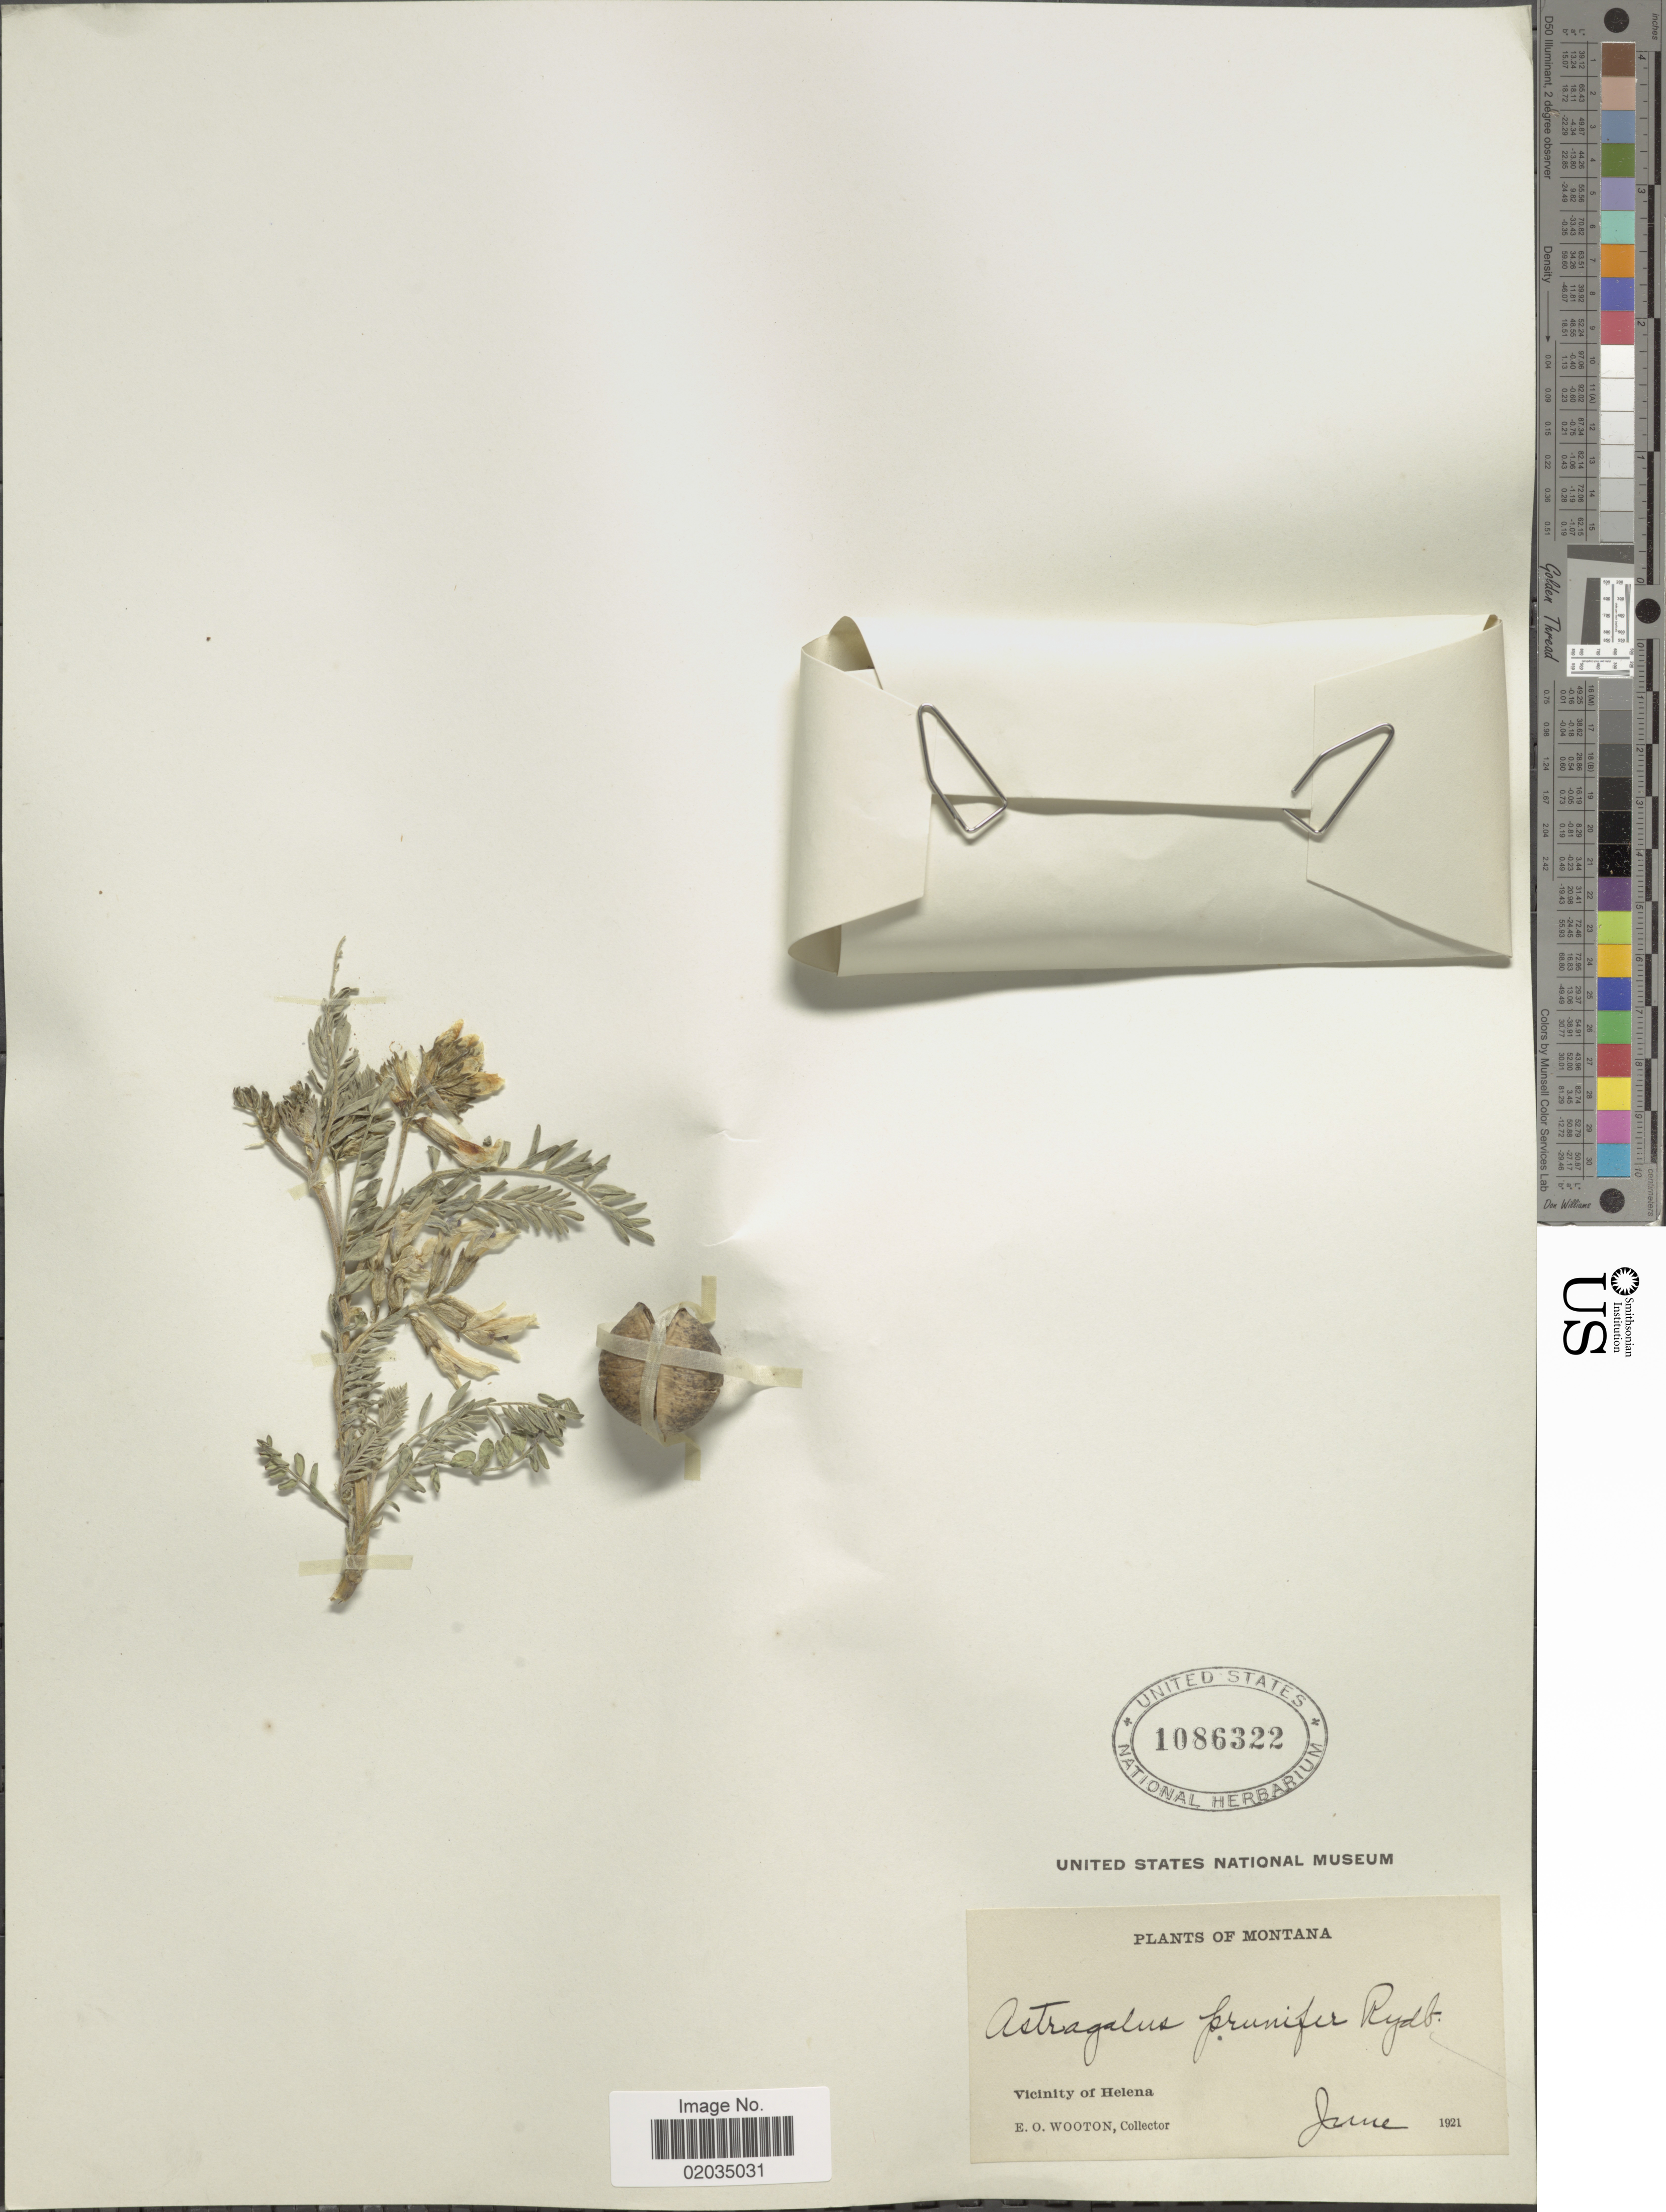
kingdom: Plantae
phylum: Tracheophyta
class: Magnoliopsida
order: Fabales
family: Fabaceae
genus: Astragalus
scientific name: Astragalus succulentus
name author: Richardson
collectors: E. O. Wooton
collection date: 1921-06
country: United States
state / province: Montana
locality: Vicinity of Helena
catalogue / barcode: US 1086322